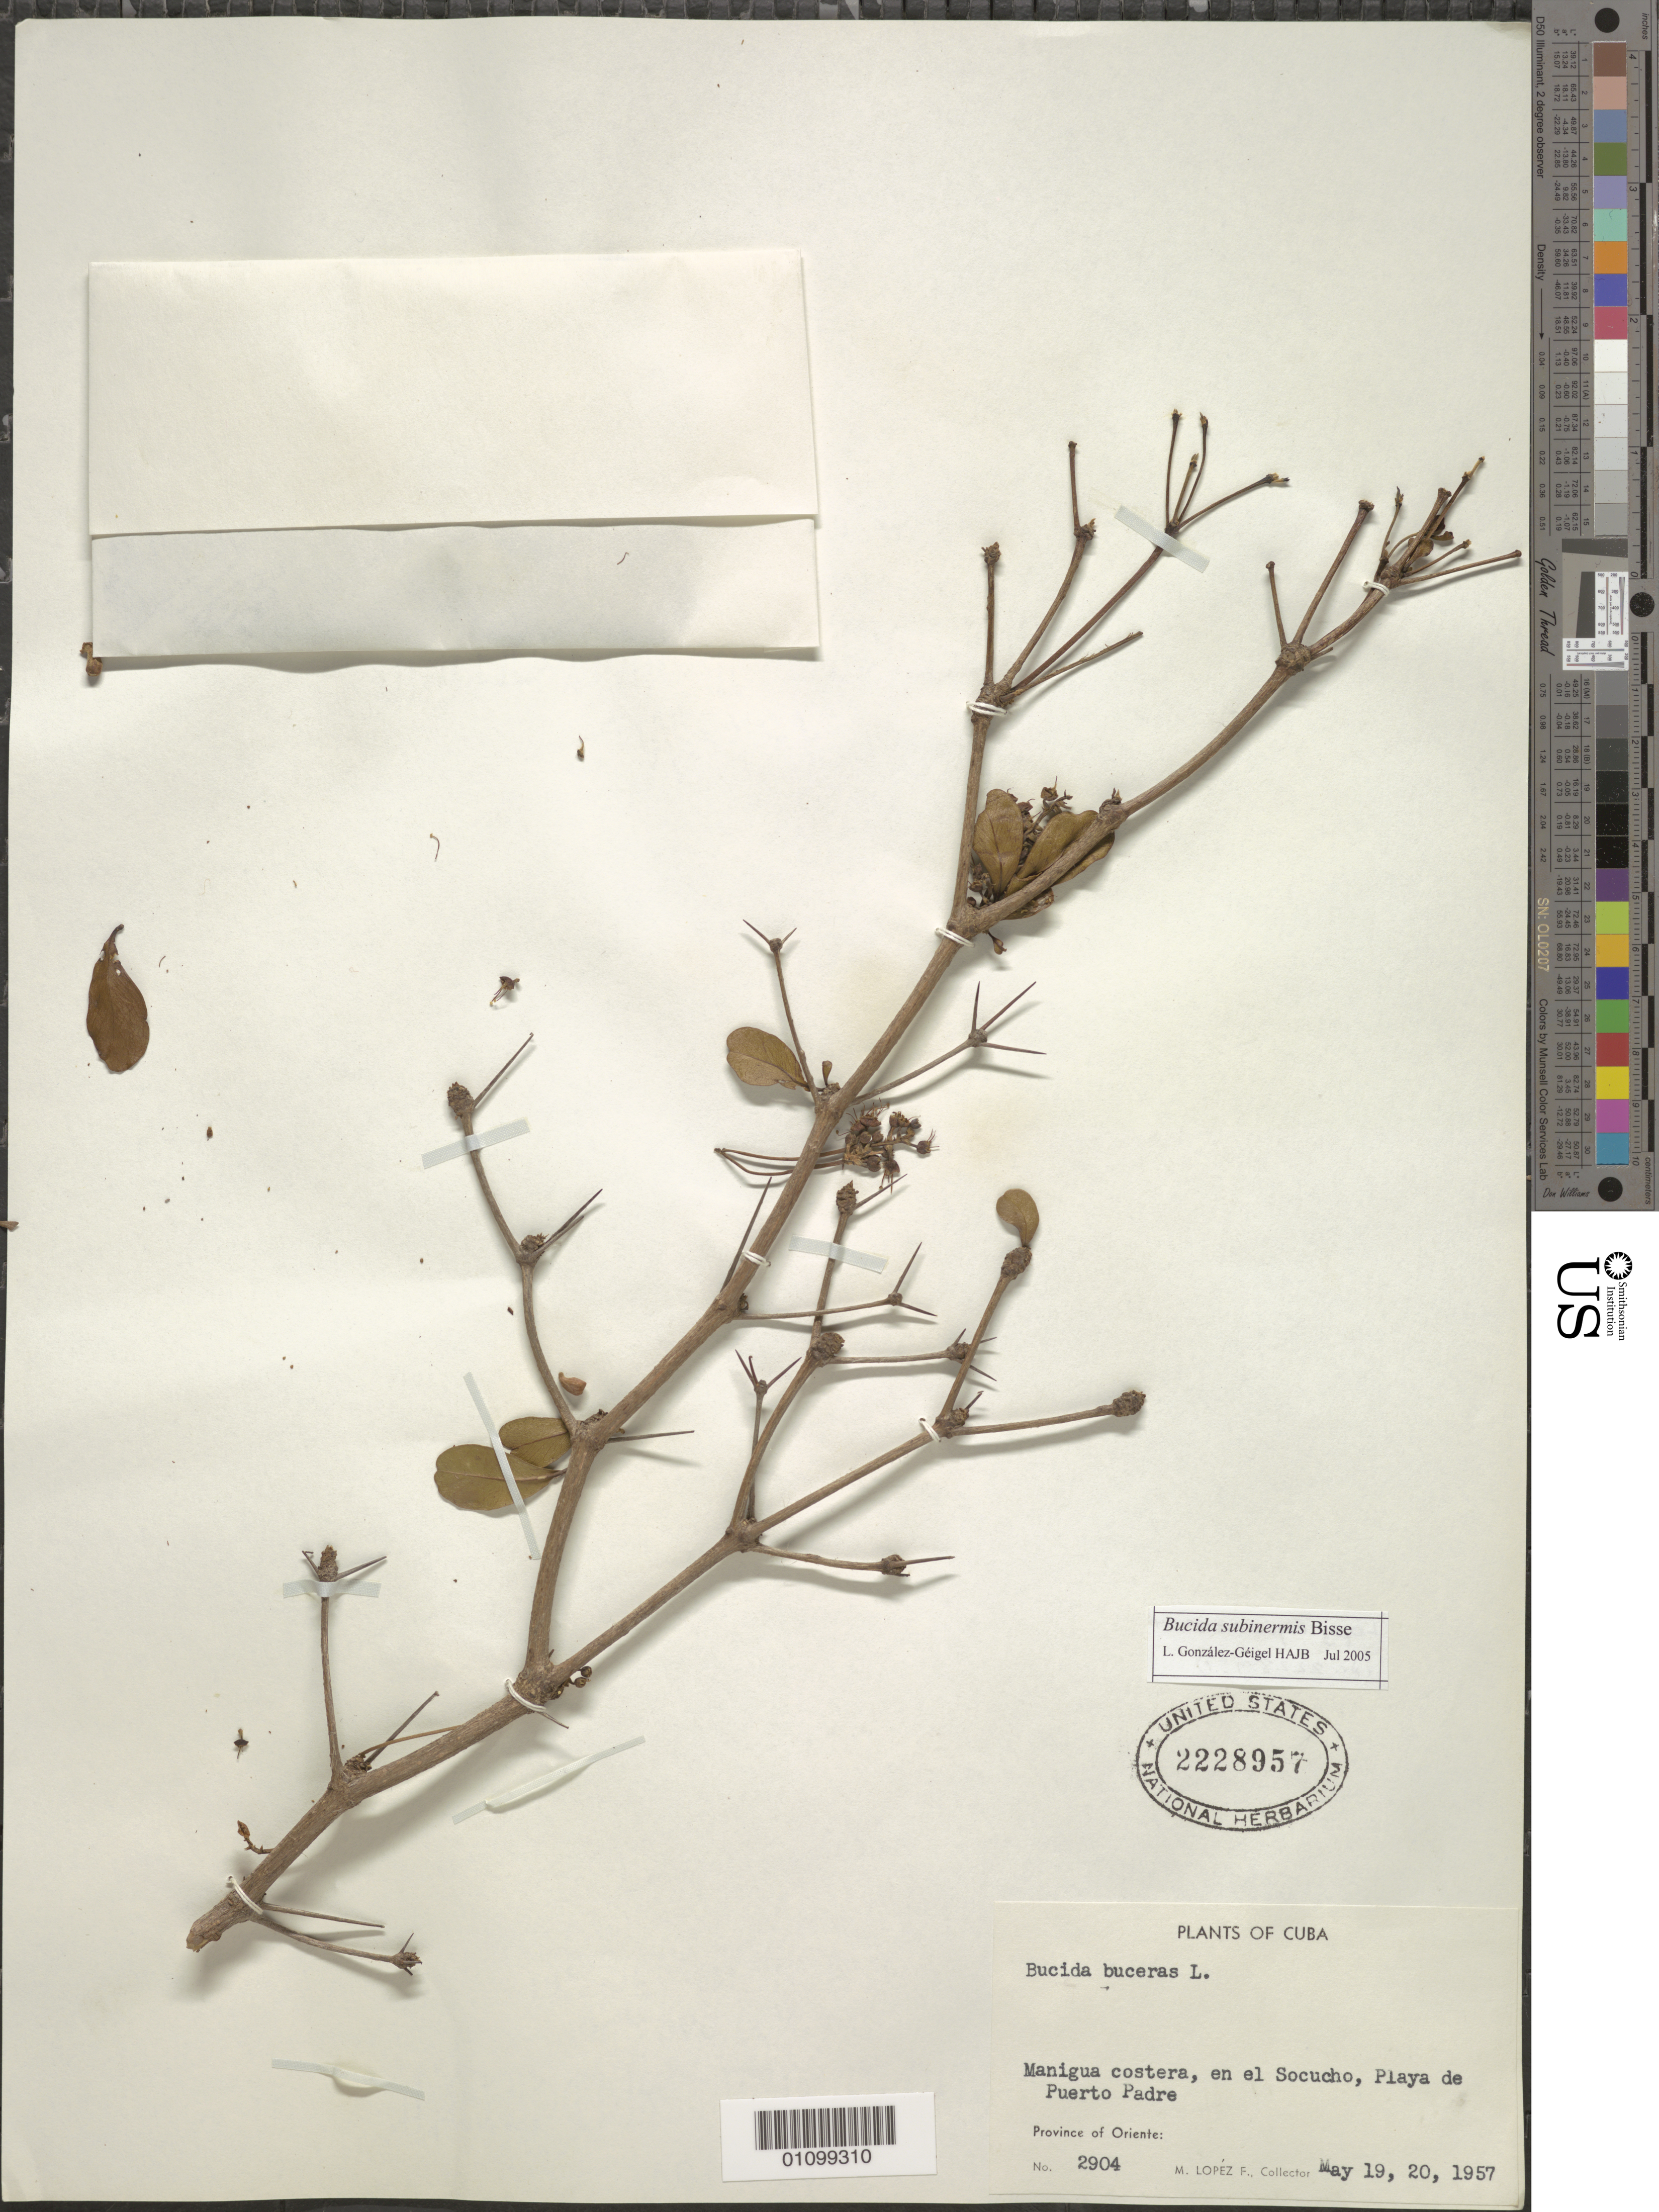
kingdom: Plantae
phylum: Tracheophyta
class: Magnoliopsida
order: Myrtales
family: Combretaceae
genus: Terminalia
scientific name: Terminalia buceras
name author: (L.) C. Wright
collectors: M. López Figueiras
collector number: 2904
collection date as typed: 19 May 1957 and 20 May 1957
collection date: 1957-05-19,1957-05-20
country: Cuba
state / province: Oriente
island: Cuba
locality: Manigua costera, en el Socucho, Playa de Puerto Padre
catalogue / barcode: US 2228957